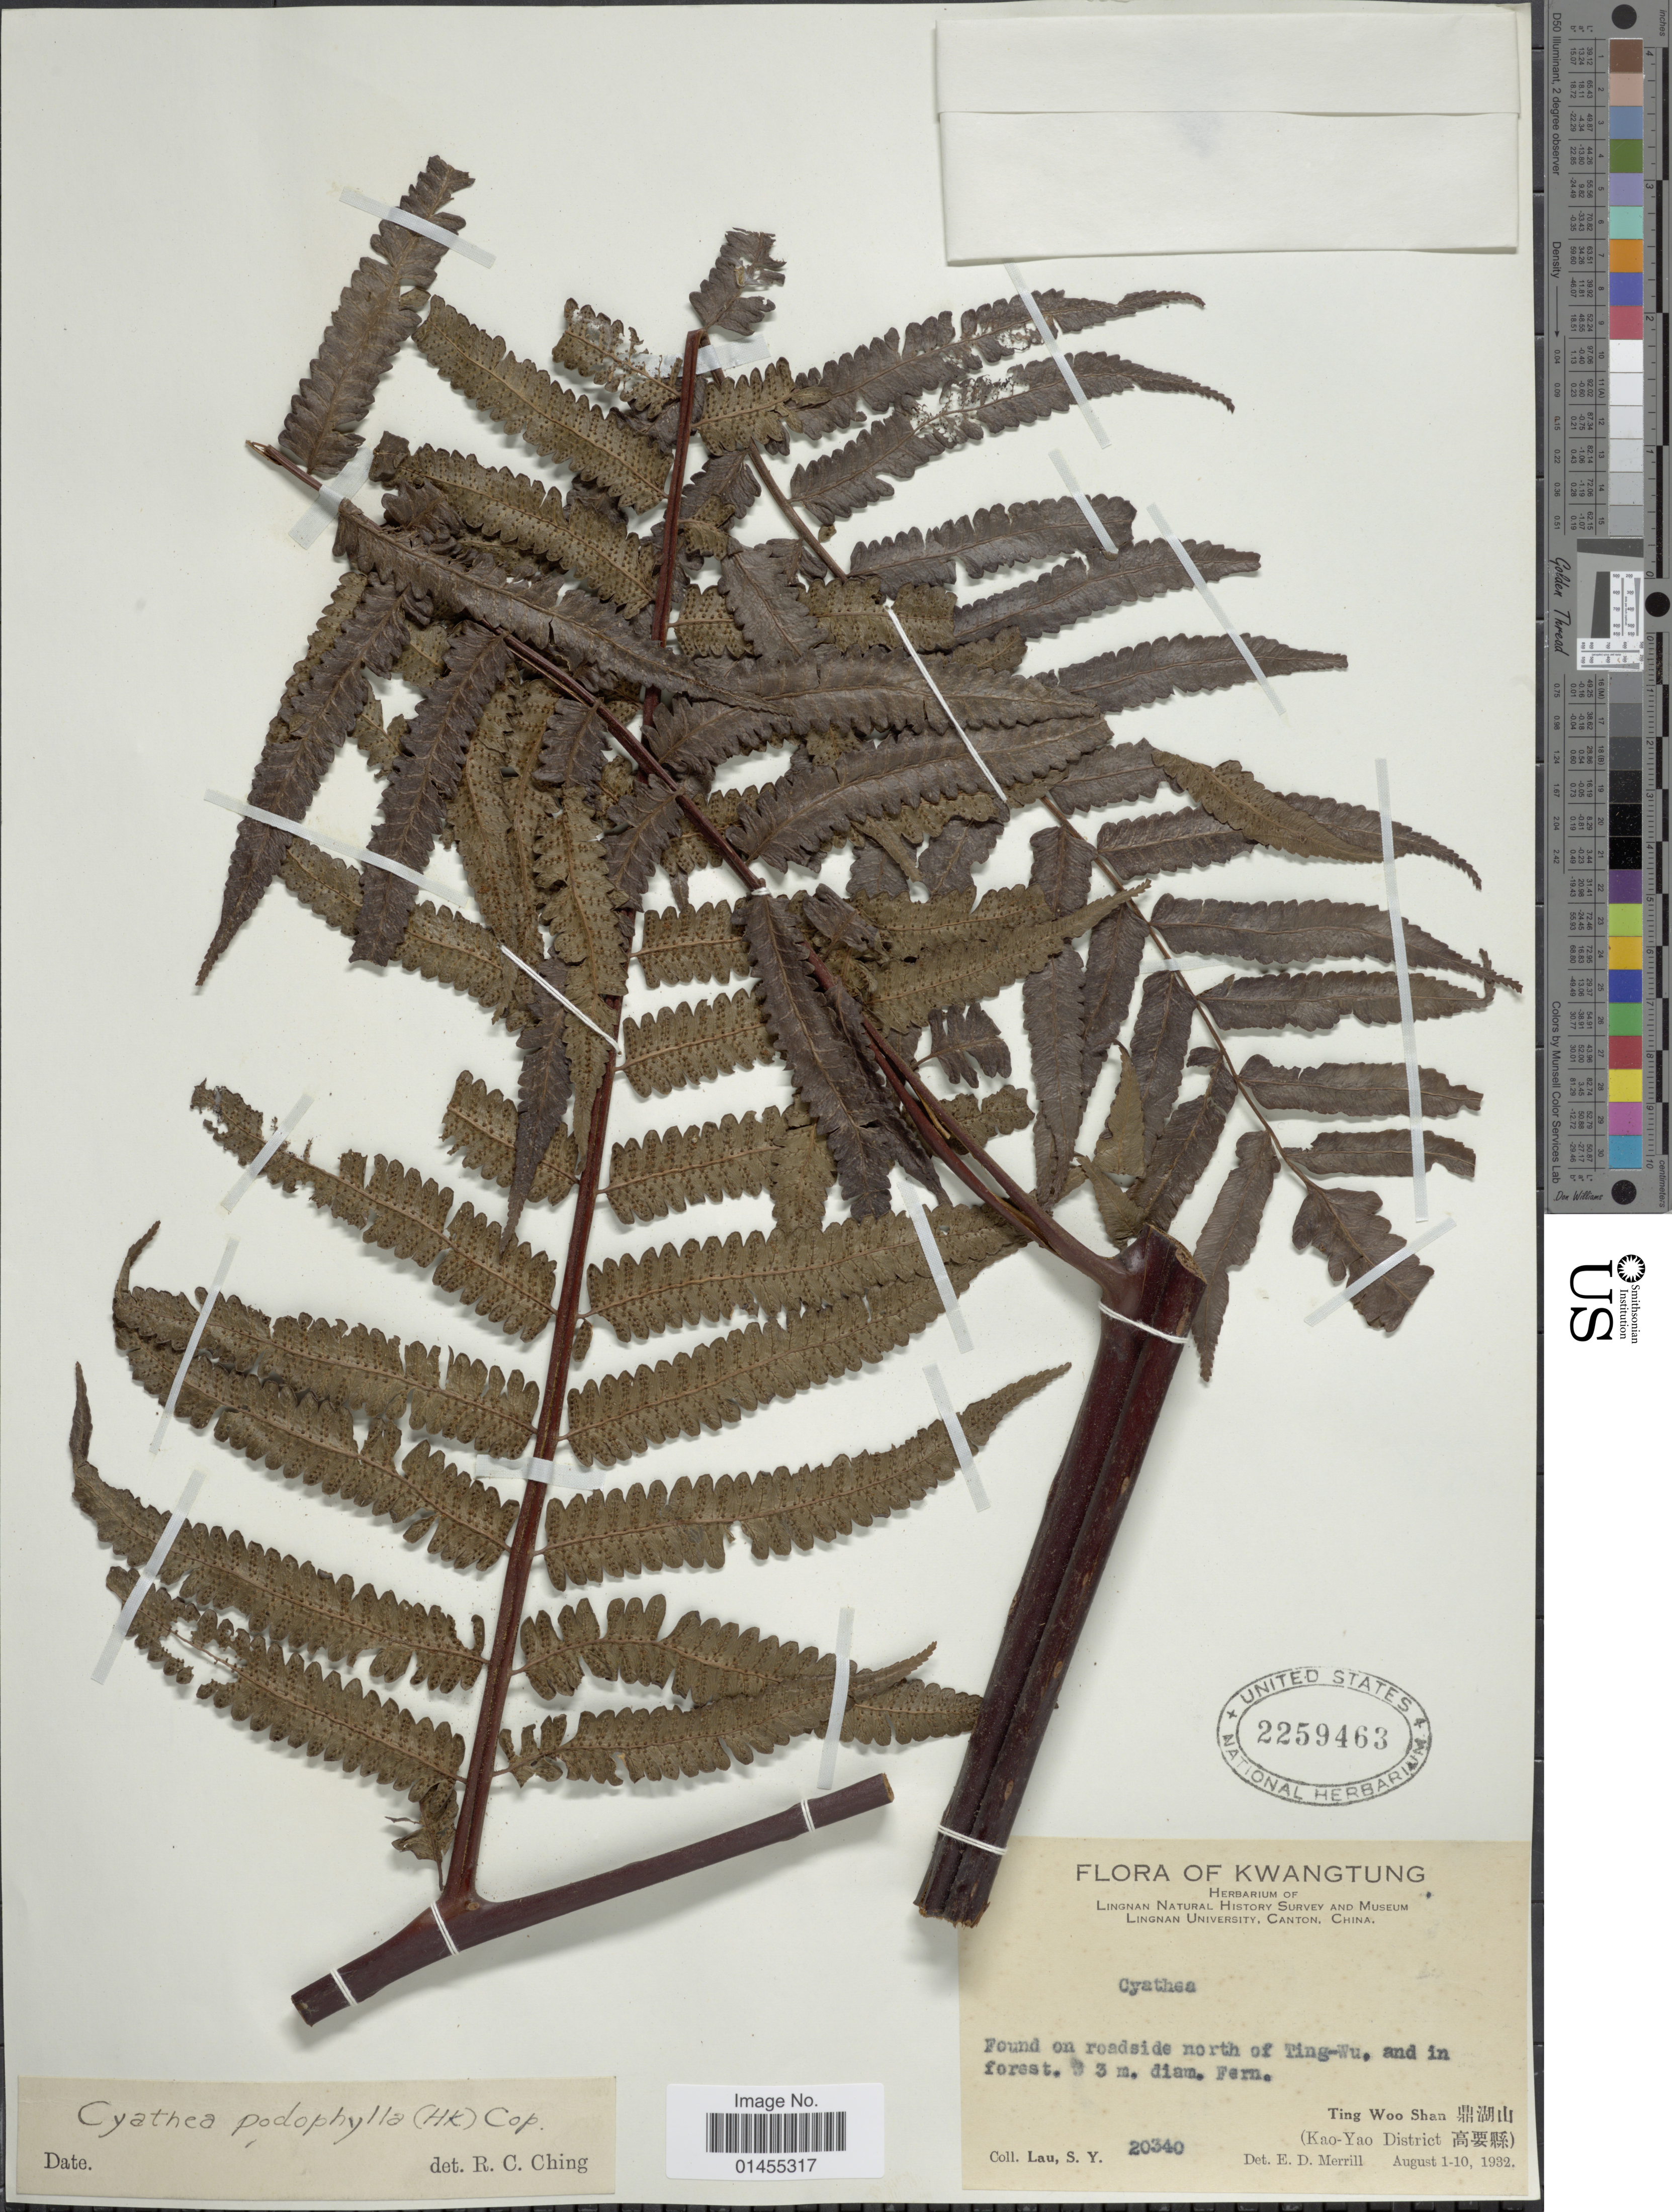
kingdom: Plantae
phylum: Tracheophyta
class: Polypodiopsida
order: Cyatheales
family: Cyatheaceae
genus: Alsophila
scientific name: Alsophila podophylla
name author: Hook.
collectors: S. Y. Lau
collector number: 20340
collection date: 1932-08-01/1932-08-10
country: China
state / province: Guangdong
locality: Kwangtung. Ting Woo Shan (Kao-Yao District).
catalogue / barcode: US 2259463